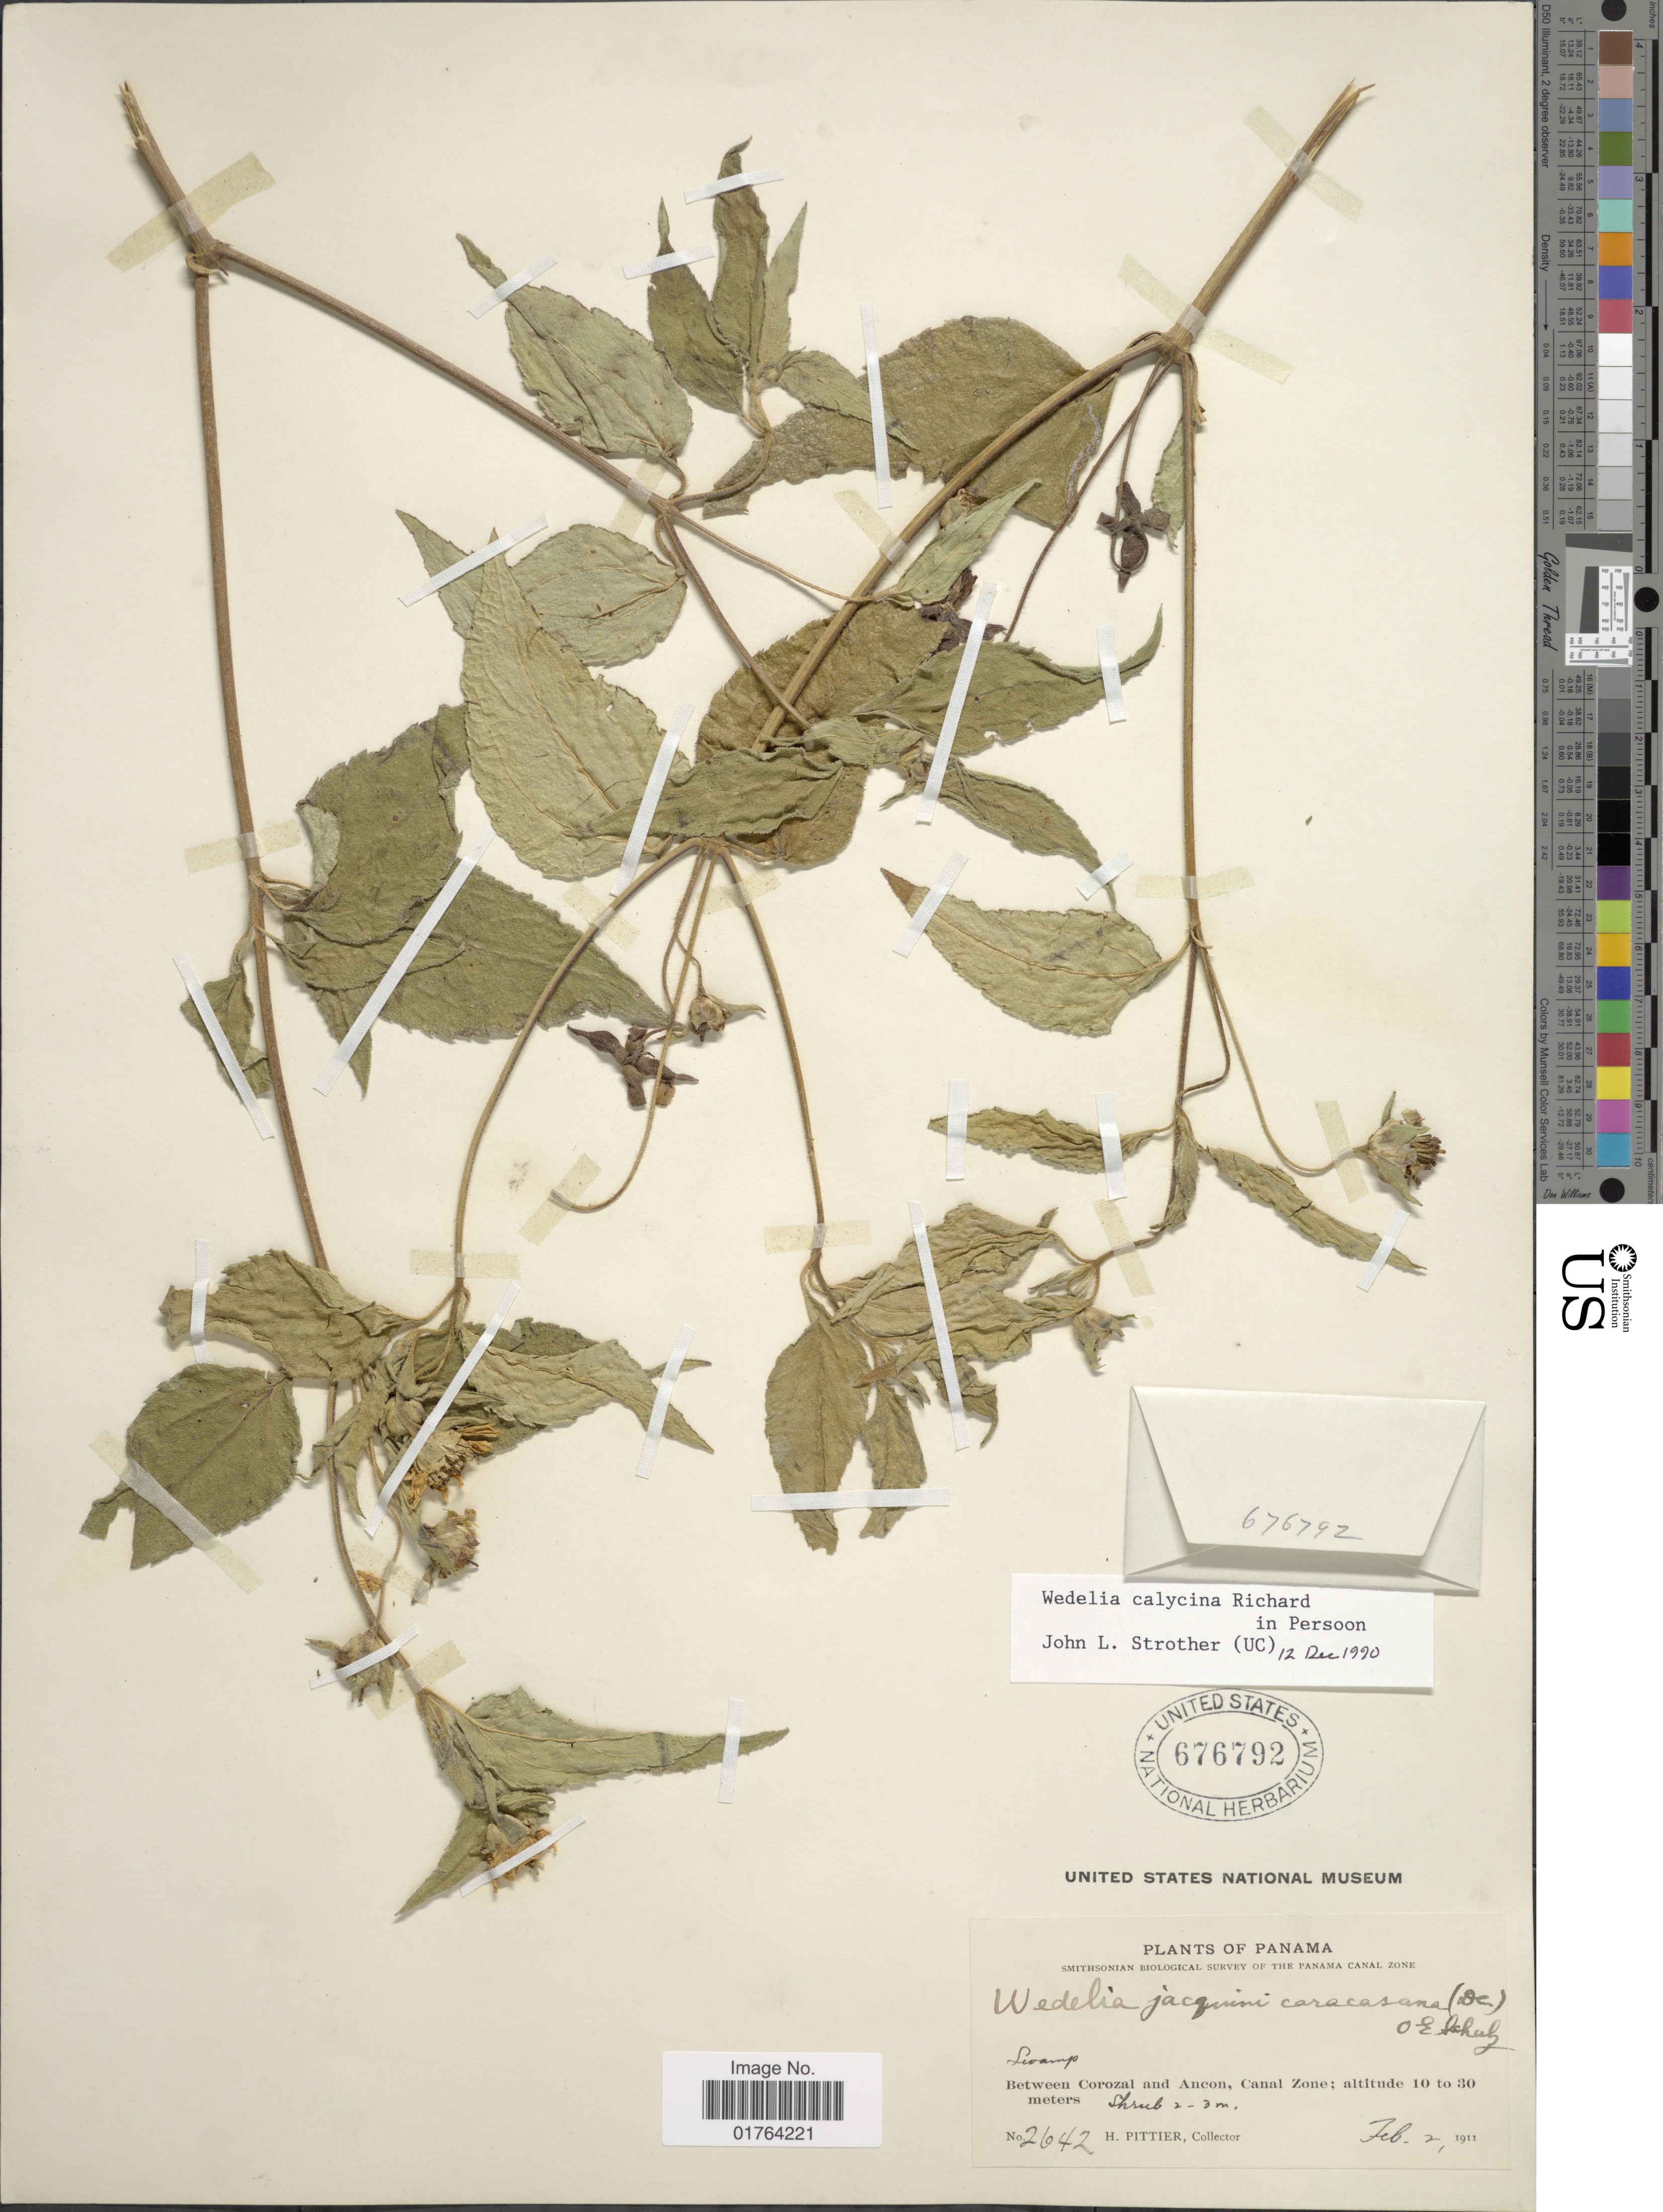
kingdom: Plantae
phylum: Tracheophyta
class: Magnoliopsida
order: Asterales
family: Asteraceae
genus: Wedelia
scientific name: Wedelia calycina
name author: Rich.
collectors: H. F. Pittier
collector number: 2642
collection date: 1911-02-02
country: Panama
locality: Between Corozall and Ancon, Canal Zone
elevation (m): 10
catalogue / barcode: US 676792